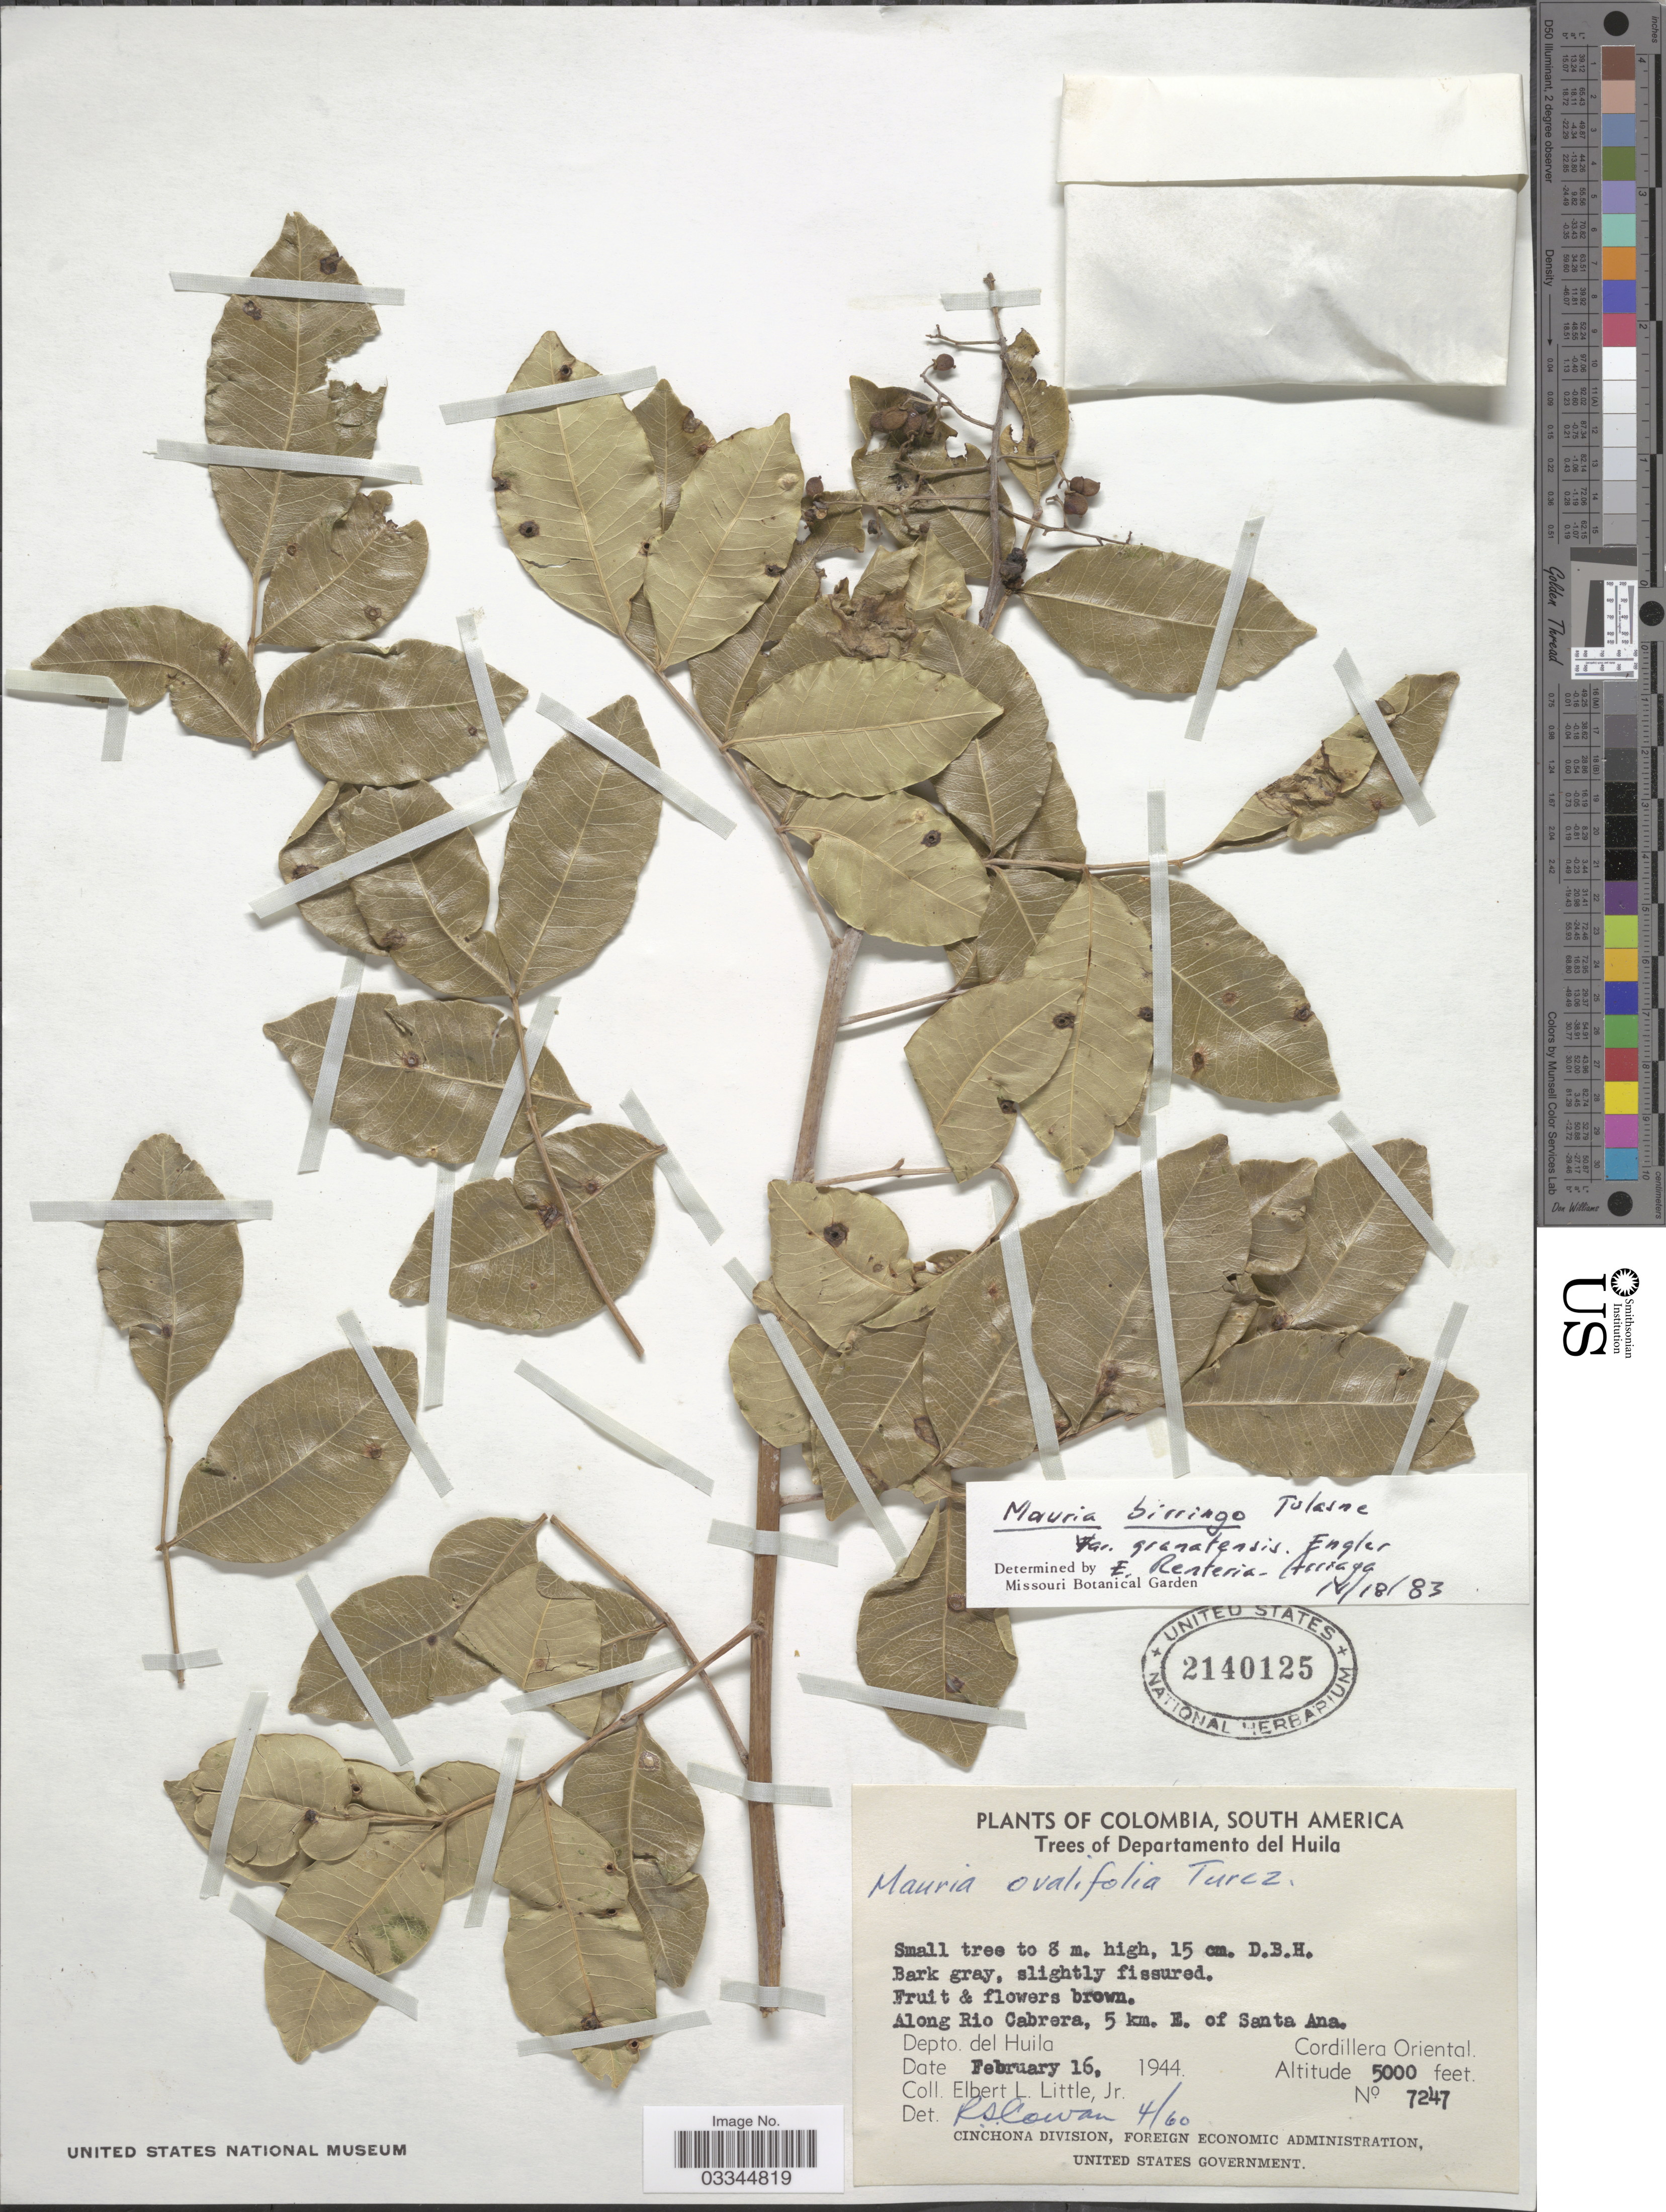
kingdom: Plantae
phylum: Tracheophyta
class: Magnoliopsida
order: Sapindales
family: Anacardiaceae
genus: Mauria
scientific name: Mauria biringo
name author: Tul.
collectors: E. L. Little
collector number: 7247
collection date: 1944-02-16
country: Colombia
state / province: Huila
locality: Along Rio Cabrera, 5 km. E. of Santa Ana, Departamento del Huila, Cordillera Oriental.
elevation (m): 1524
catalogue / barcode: US 2140125